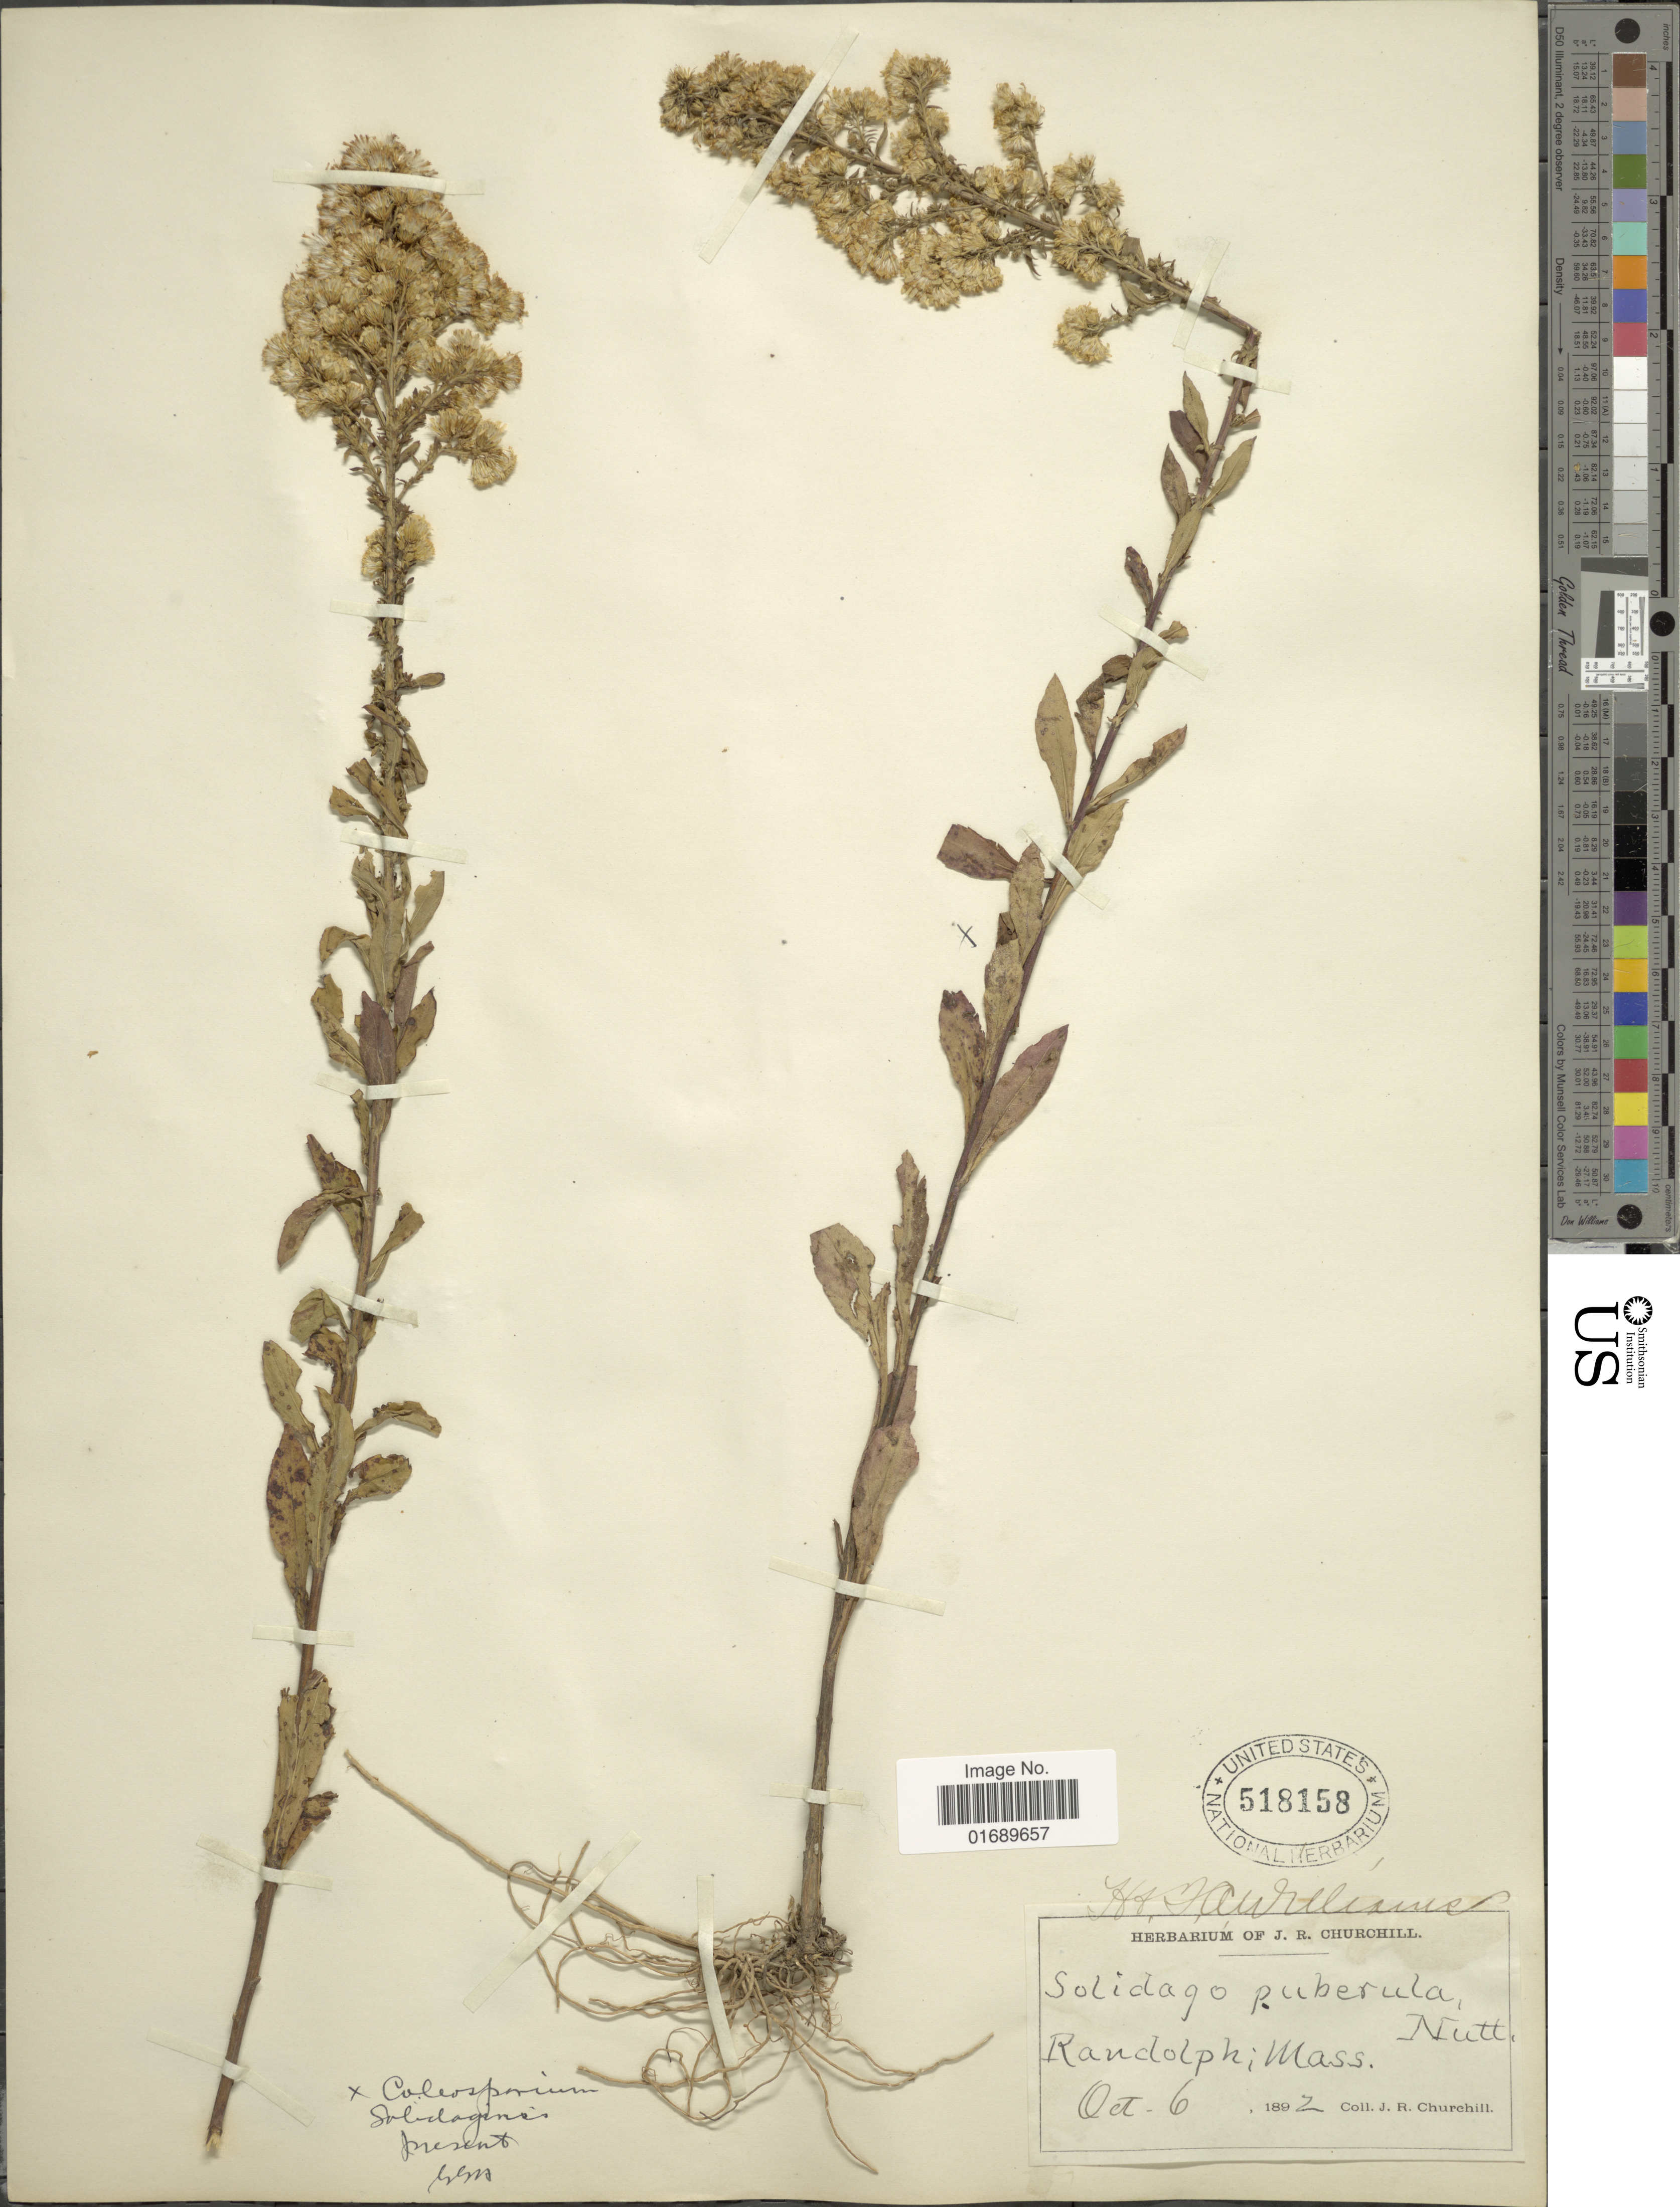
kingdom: Plantae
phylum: Tracheophyta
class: Magnoliopsida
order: Asterales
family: Asteraceae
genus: Solidago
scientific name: Solidago puberula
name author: Nutt.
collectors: J. Churchill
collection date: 1892-10-06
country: United States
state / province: Massachusetts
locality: Randolph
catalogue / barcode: US 518158